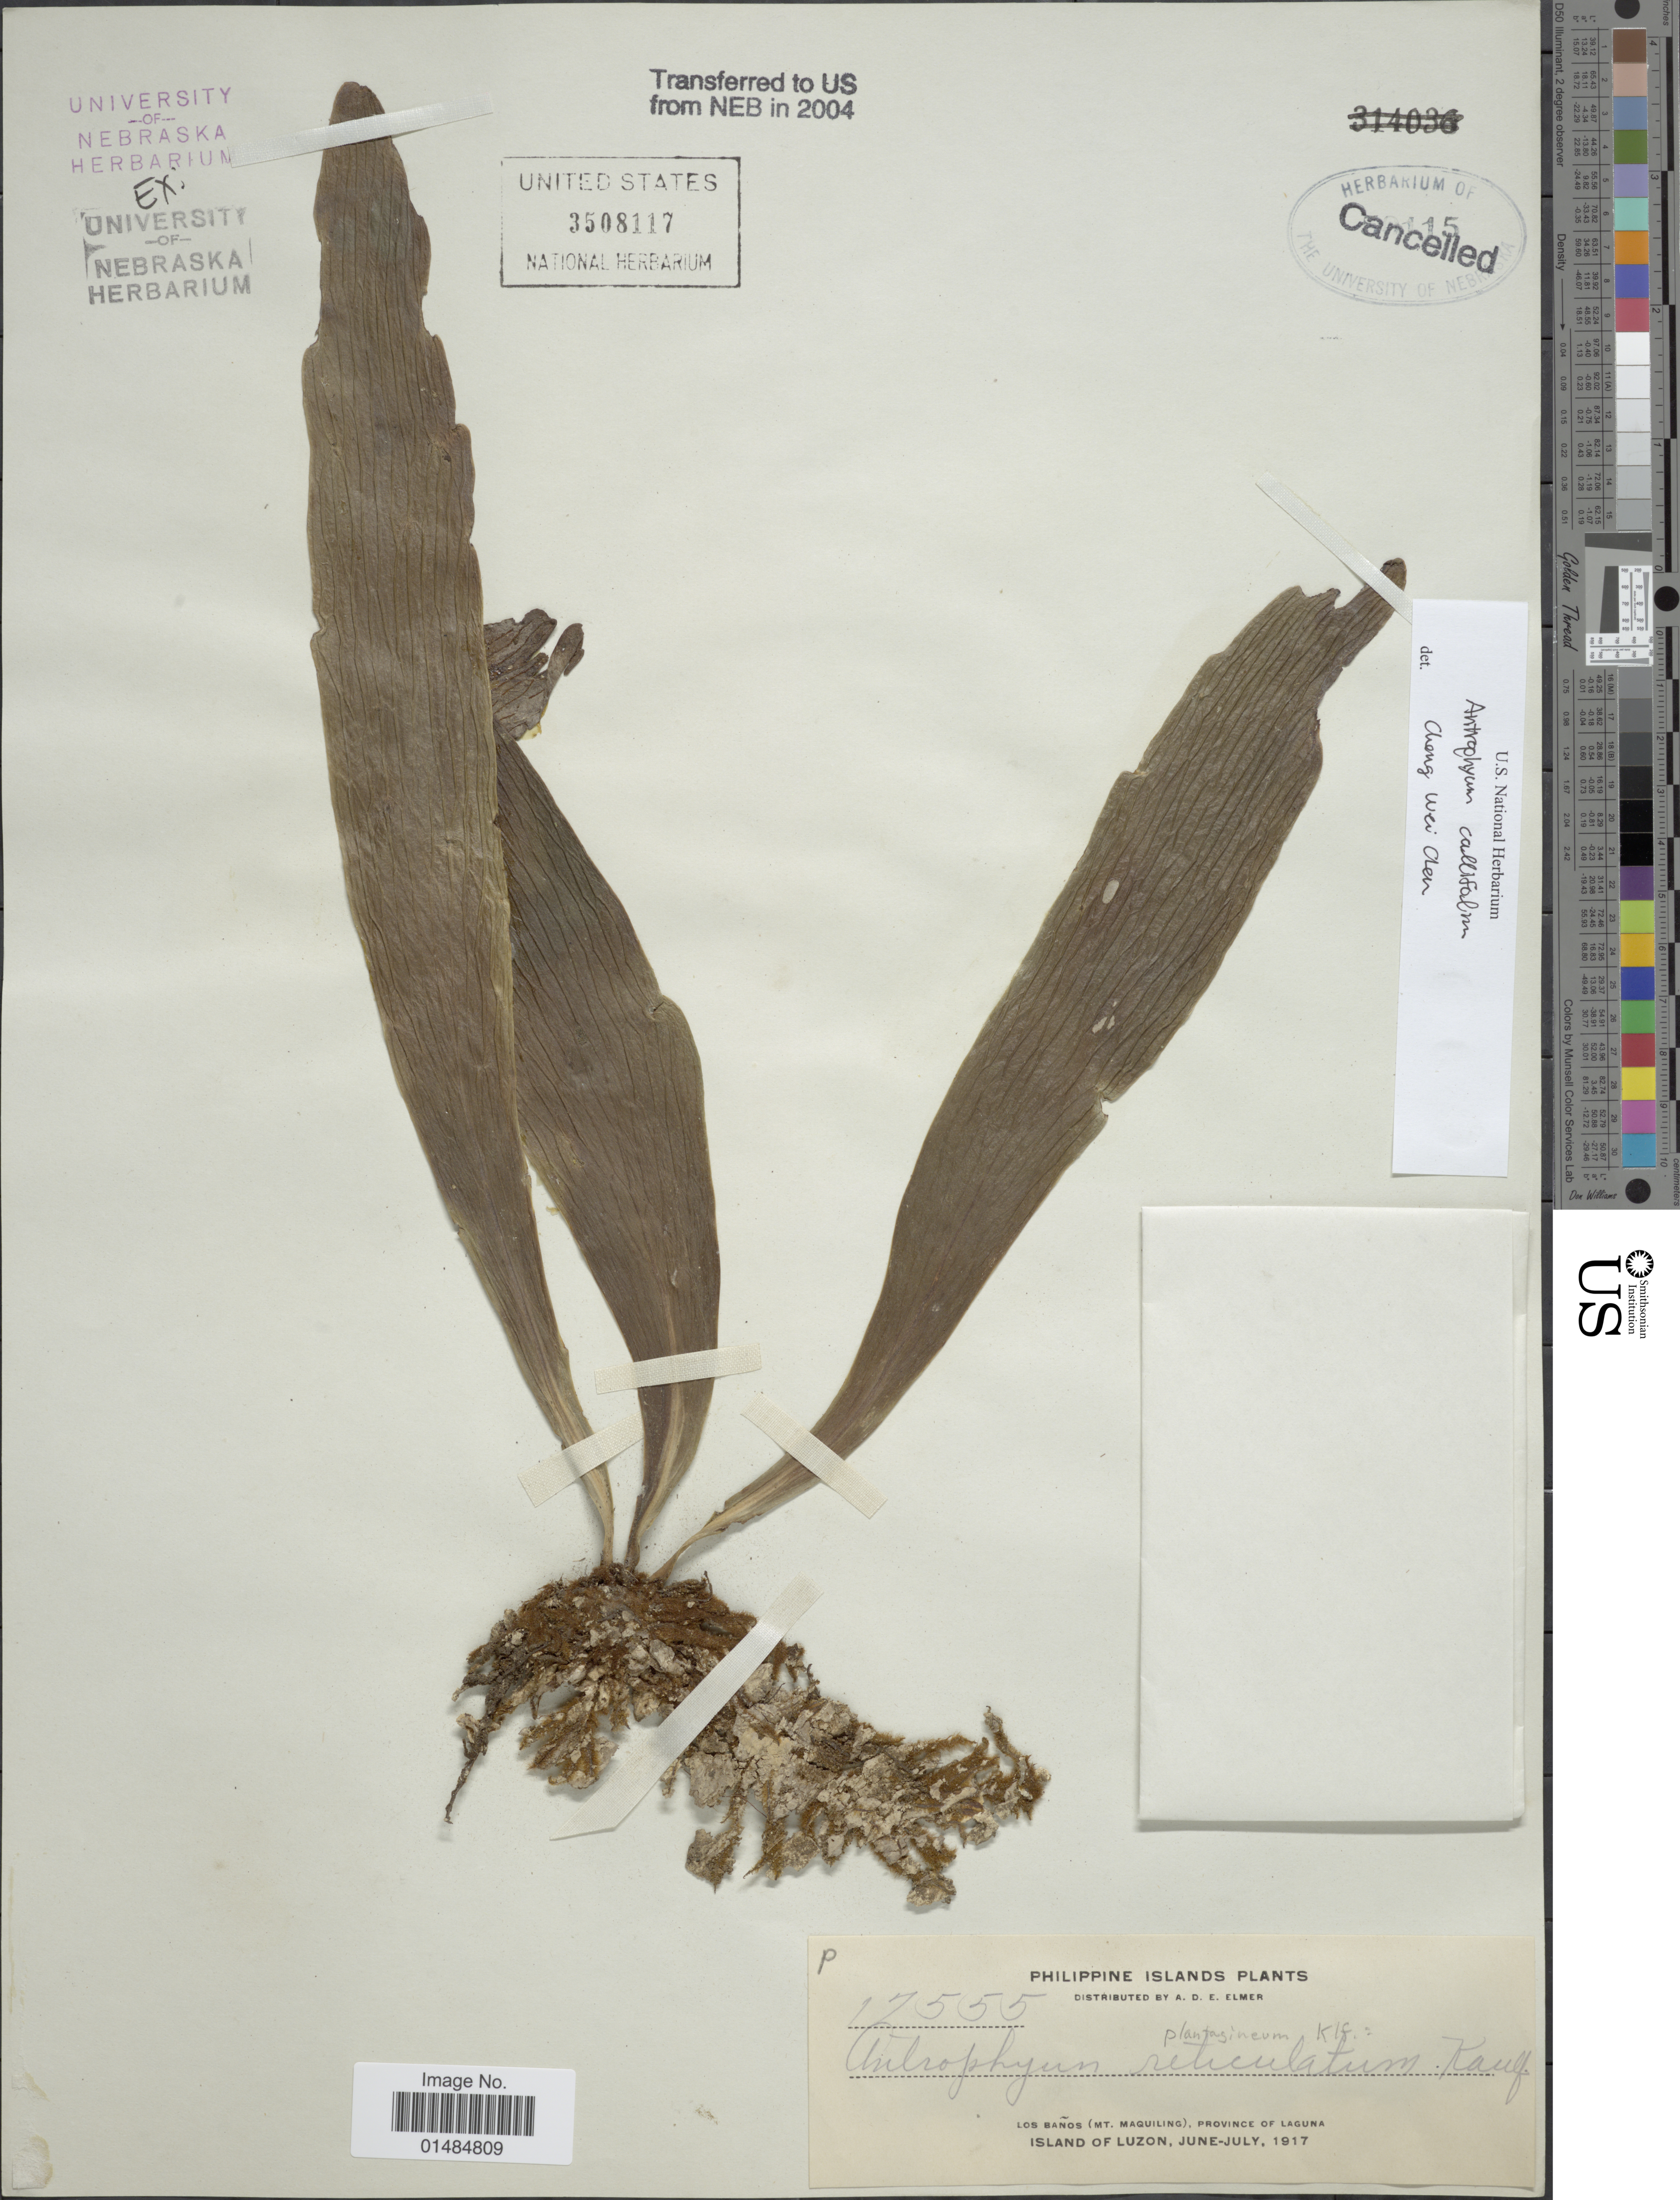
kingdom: Plantae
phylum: Tracheophyta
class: Polypodiopsida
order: Polypodiales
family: Pteridaceae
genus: Antrophyum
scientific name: Antrophyum callifolium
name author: Blume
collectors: A. D. E. Elmer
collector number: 17555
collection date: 1917-06/1917-07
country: Philippines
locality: Philippine Islands, Los Baños (Mt. Maquiling), Province of Laguna, Island of Luzon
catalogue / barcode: US 3508117